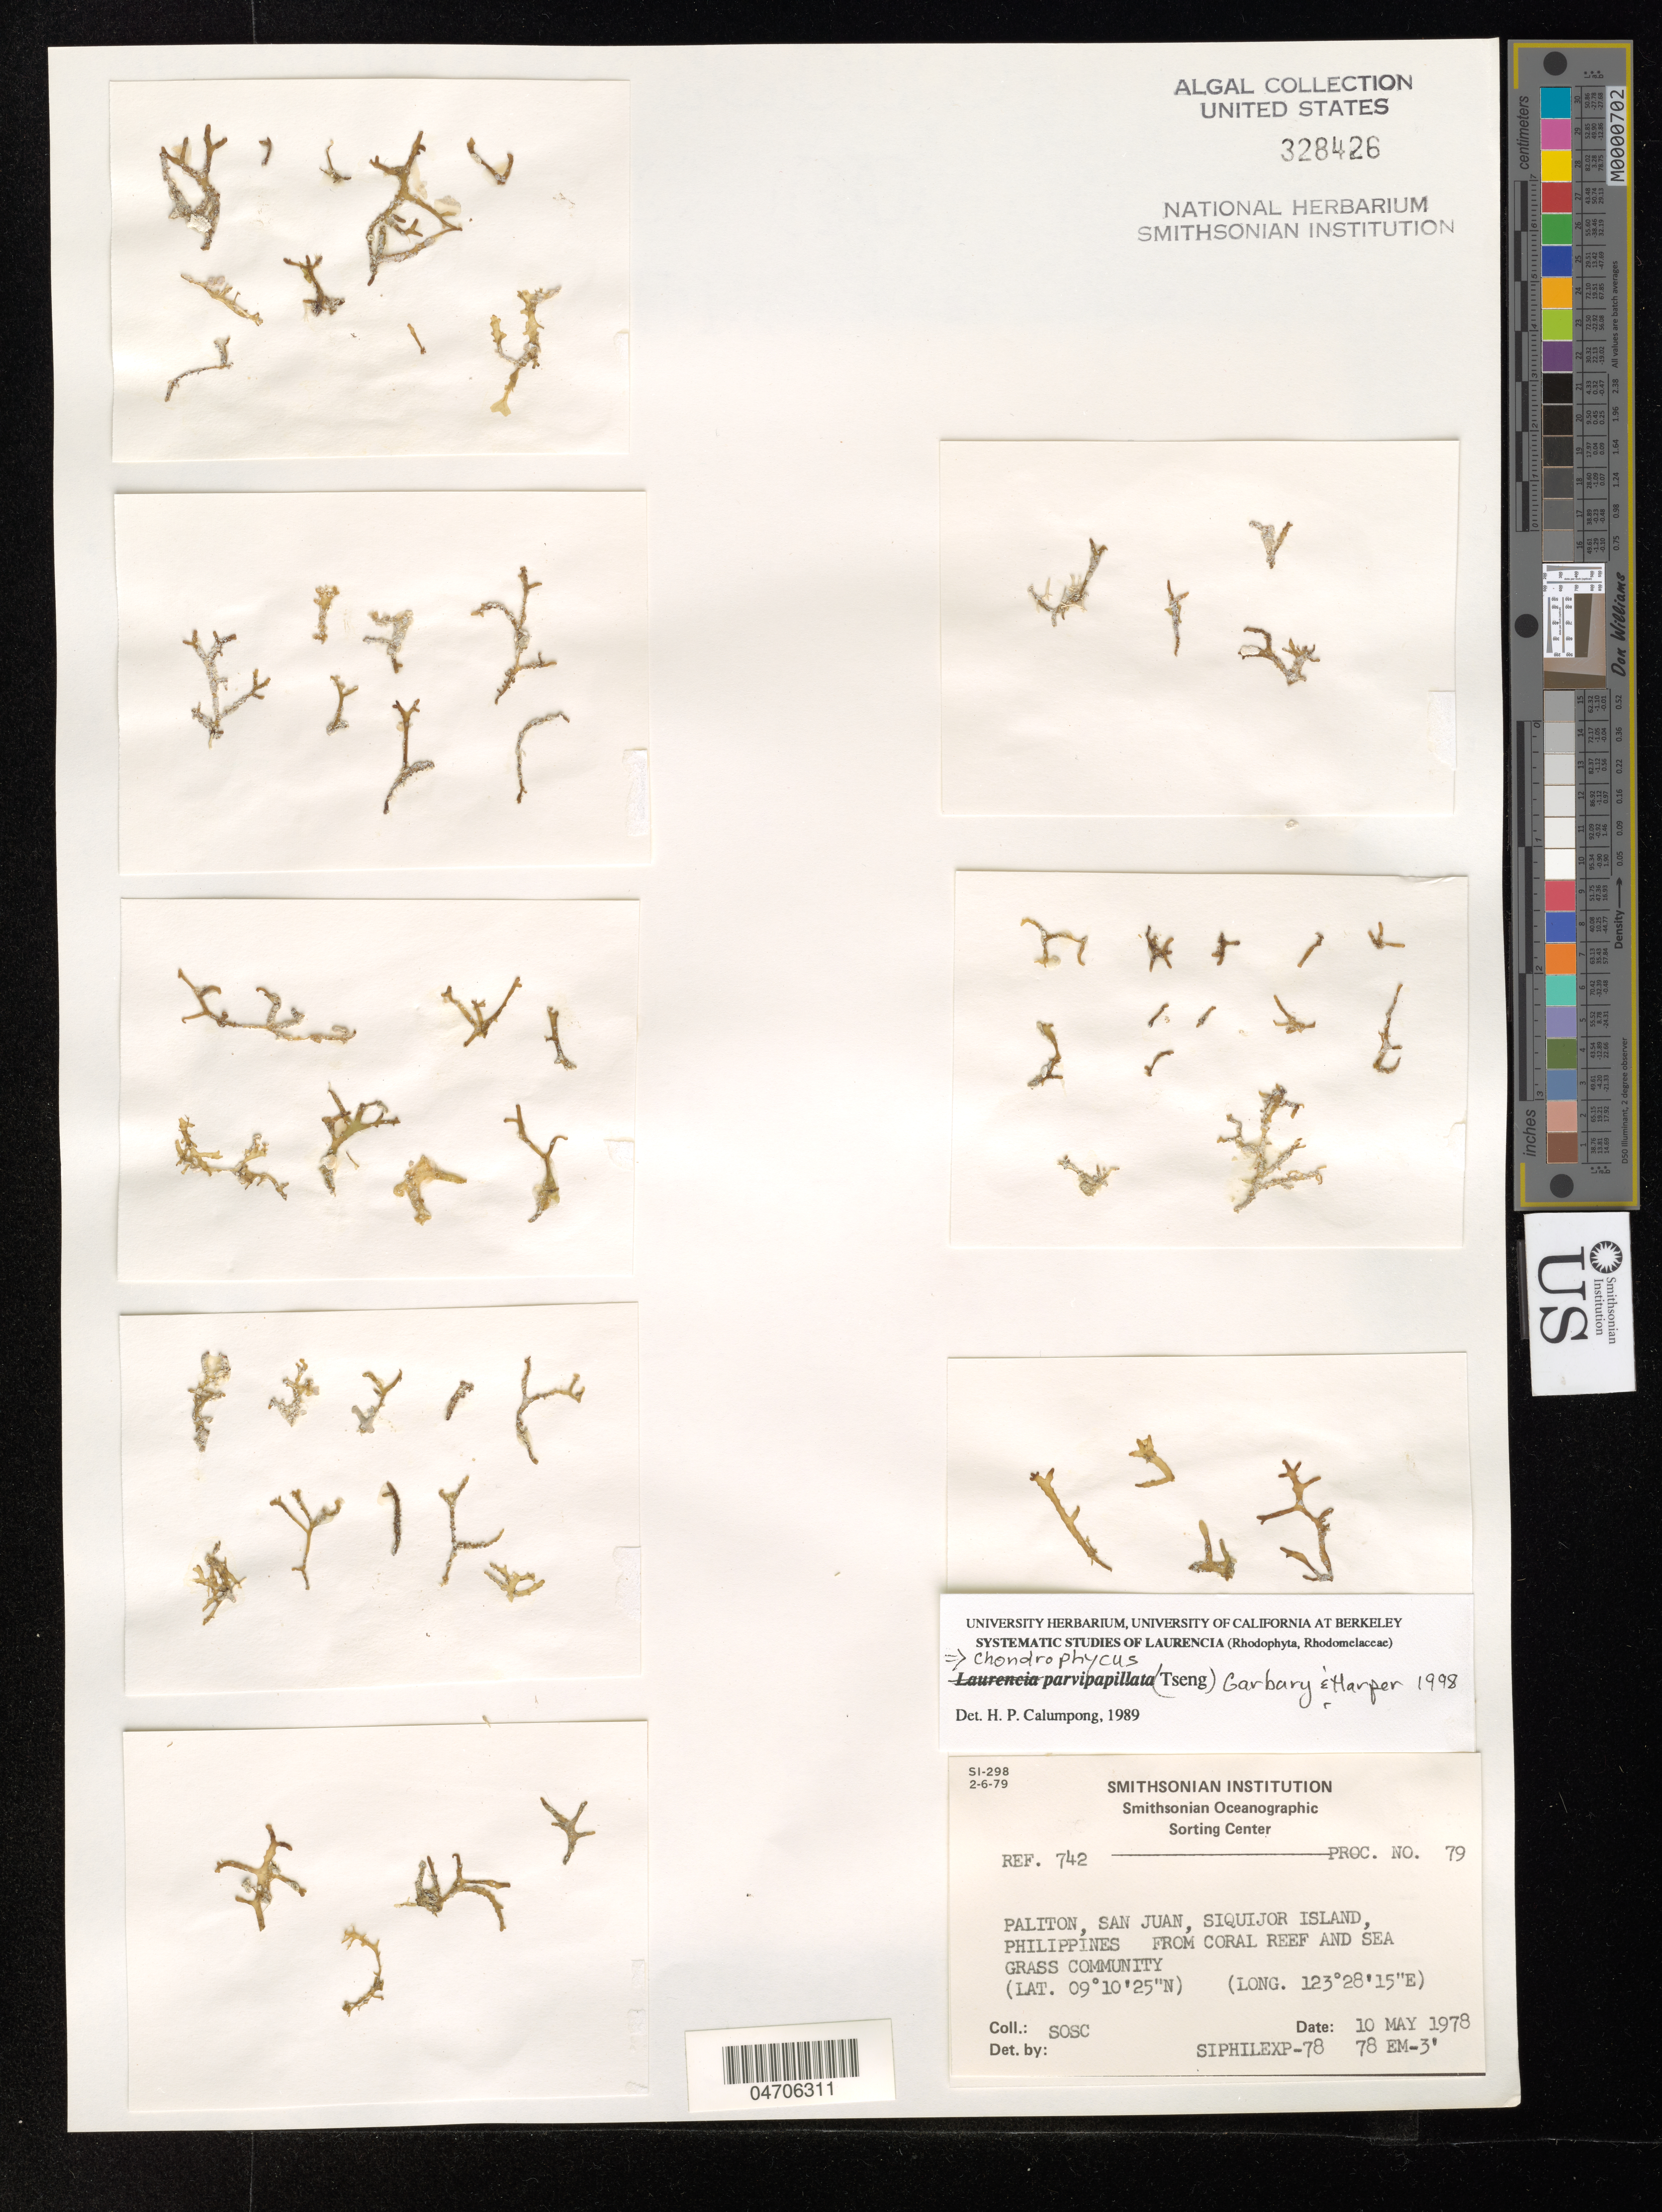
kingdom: Plantae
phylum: Rhodophyta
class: Florideophyceae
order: Ceramiales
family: Rhodomelaceae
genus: Chondrophycus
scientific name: Chondrophycus parvipapillatus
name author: (C.K. Tseng) Garbary & J.T. Harper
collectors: SOSC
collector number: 79?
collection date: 1978-05-10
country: Philippines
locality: Paliton, San Juan, Siquijor Island, Philippines from coral reef and sea grass community.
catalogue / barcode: US 328426